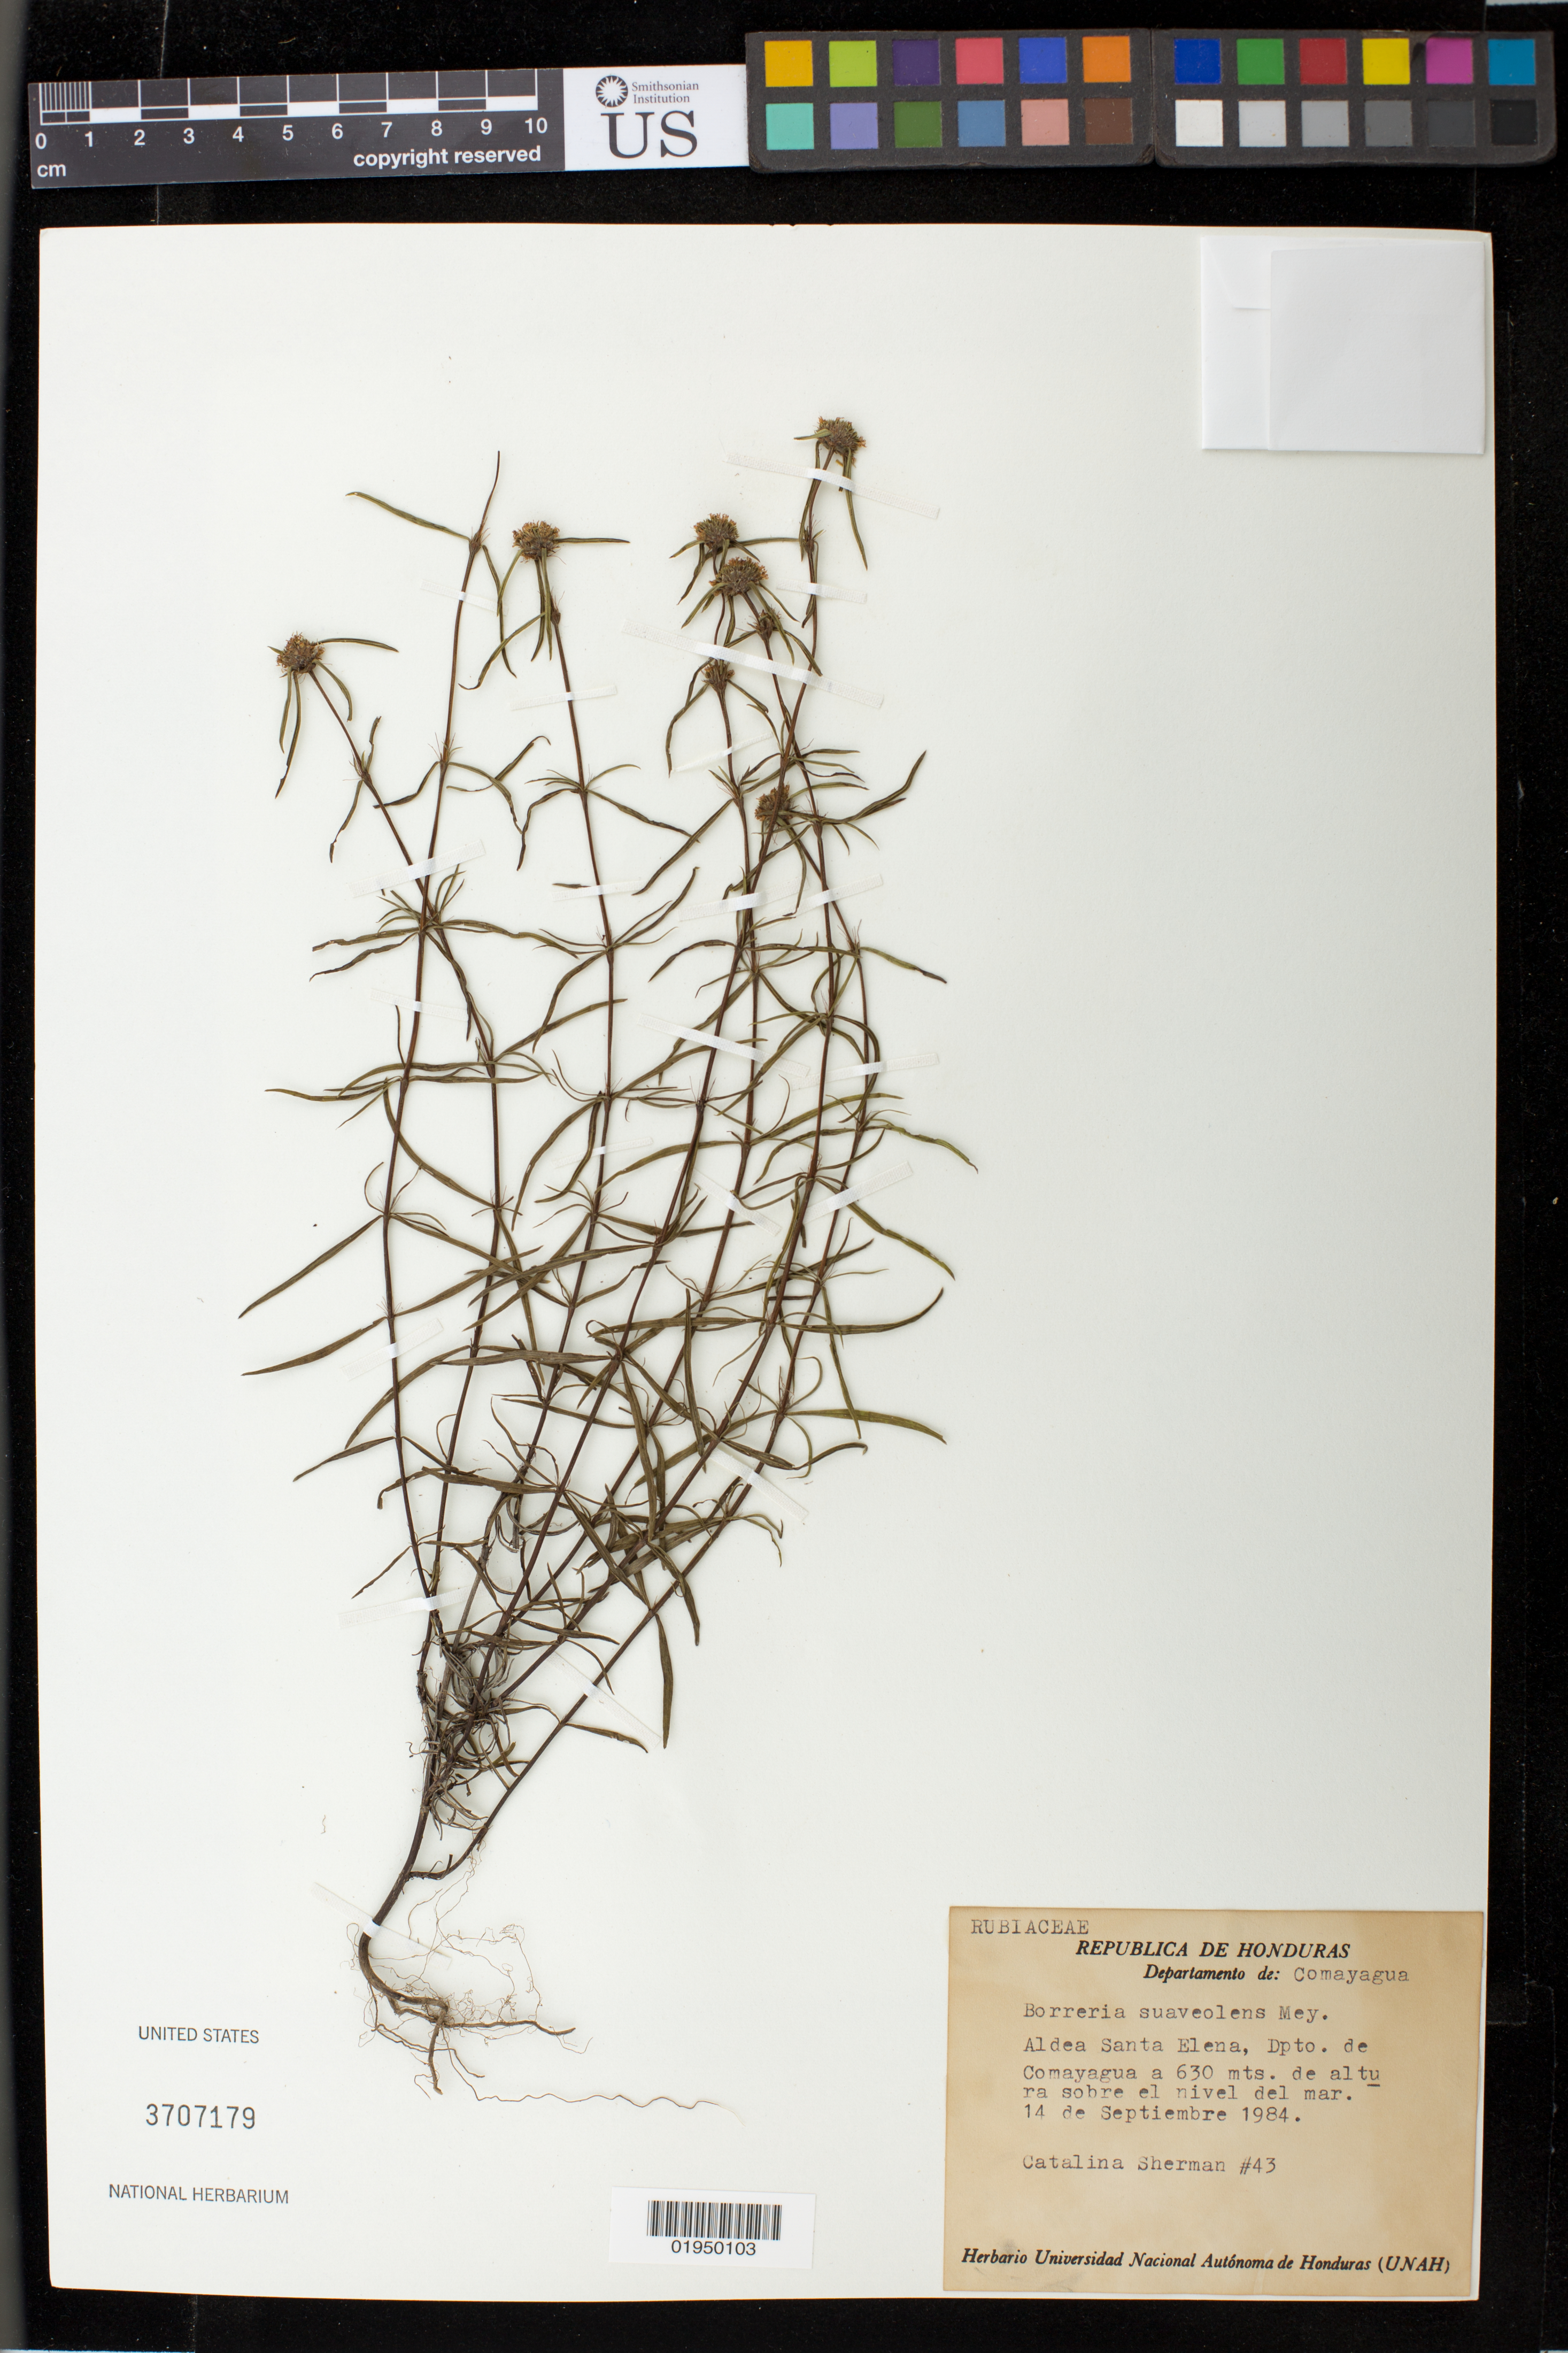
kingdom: Plantae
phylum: Tracheophyta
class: Magnoliopsida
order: Gentianales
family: Rubiaceae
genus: Borreria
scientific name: Borreria suaveolens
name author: G. Mey.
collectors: C. Sherman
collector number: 43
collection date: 1984-09-14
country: Honduras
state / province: Comayagua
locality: Aldea Santa Elena, Dpto. de Comayagua a 630 mts. de altura sobre el nivel del mar.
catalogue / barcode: US 3707179